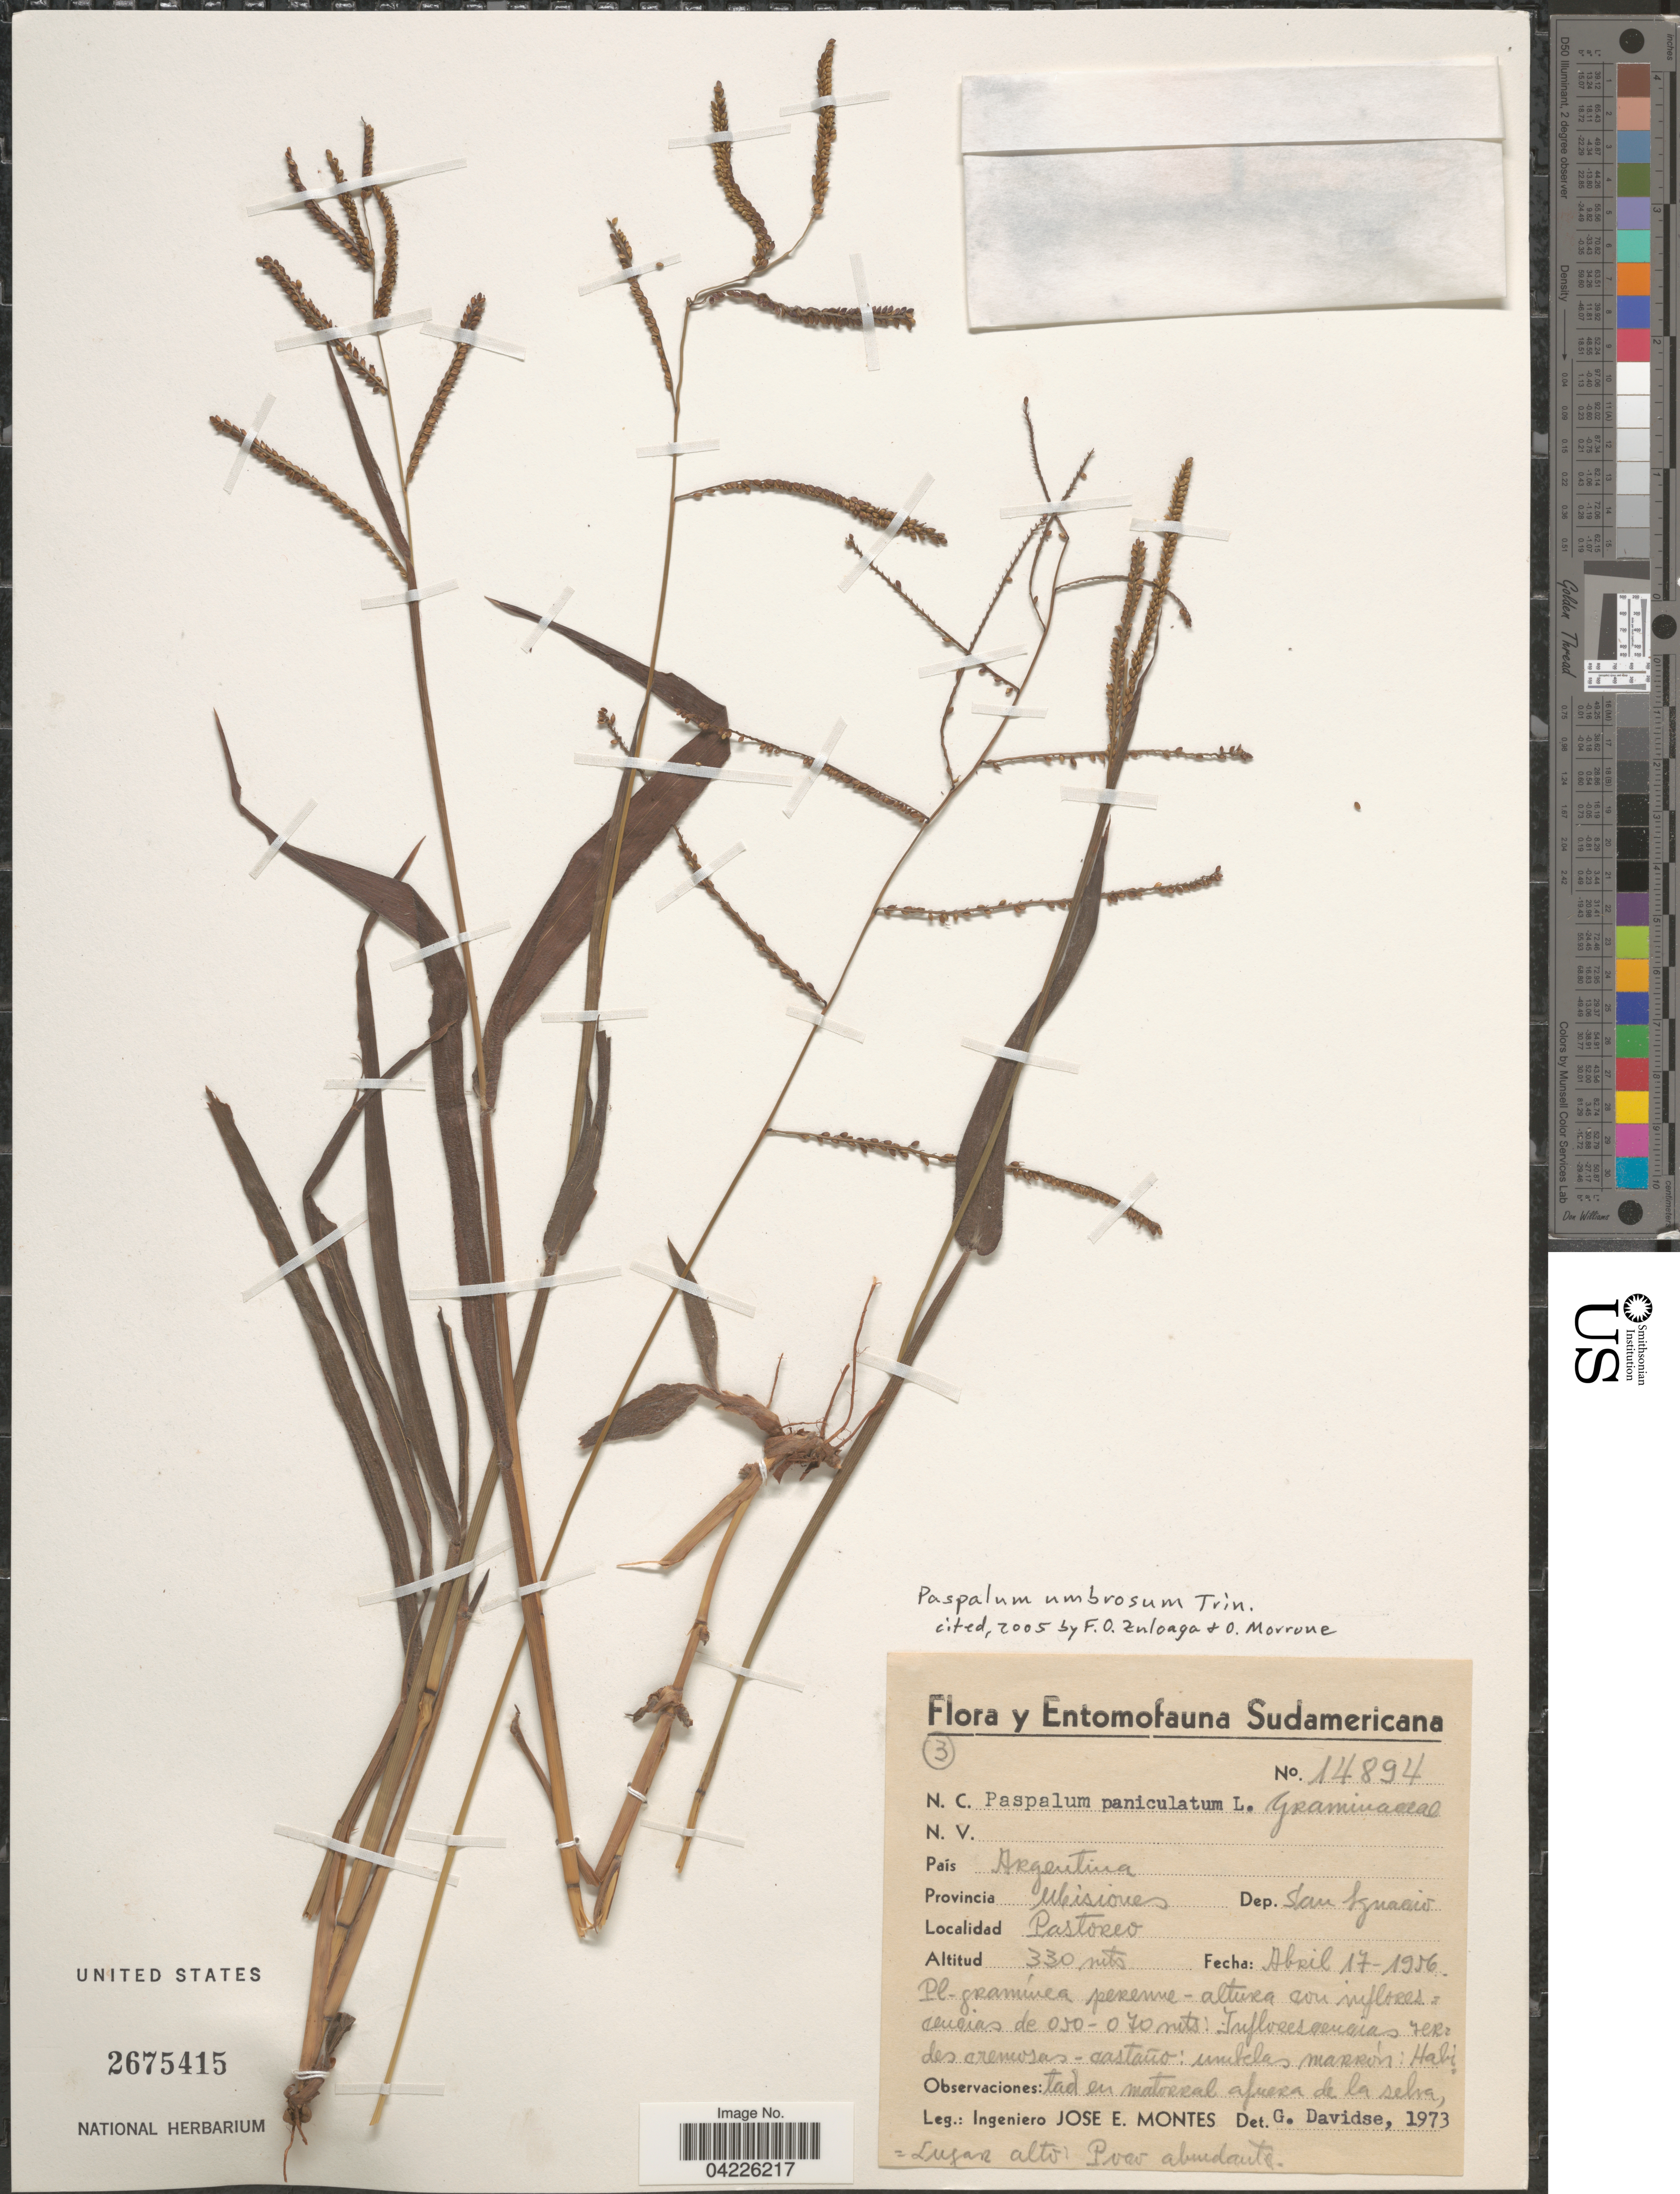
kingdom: Plantae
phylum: Tracheophyta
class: Liliopsida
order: Poales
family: Poaceae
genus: Paspalum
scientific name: Paspalum umbrosum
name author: Trin.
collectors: J. E. Montes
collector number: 14894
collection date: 1956-04-17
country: Argentina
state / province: Misiones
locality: Dep. San Ignacio. Pastoreo.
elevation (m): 330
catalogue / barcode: US 2675415